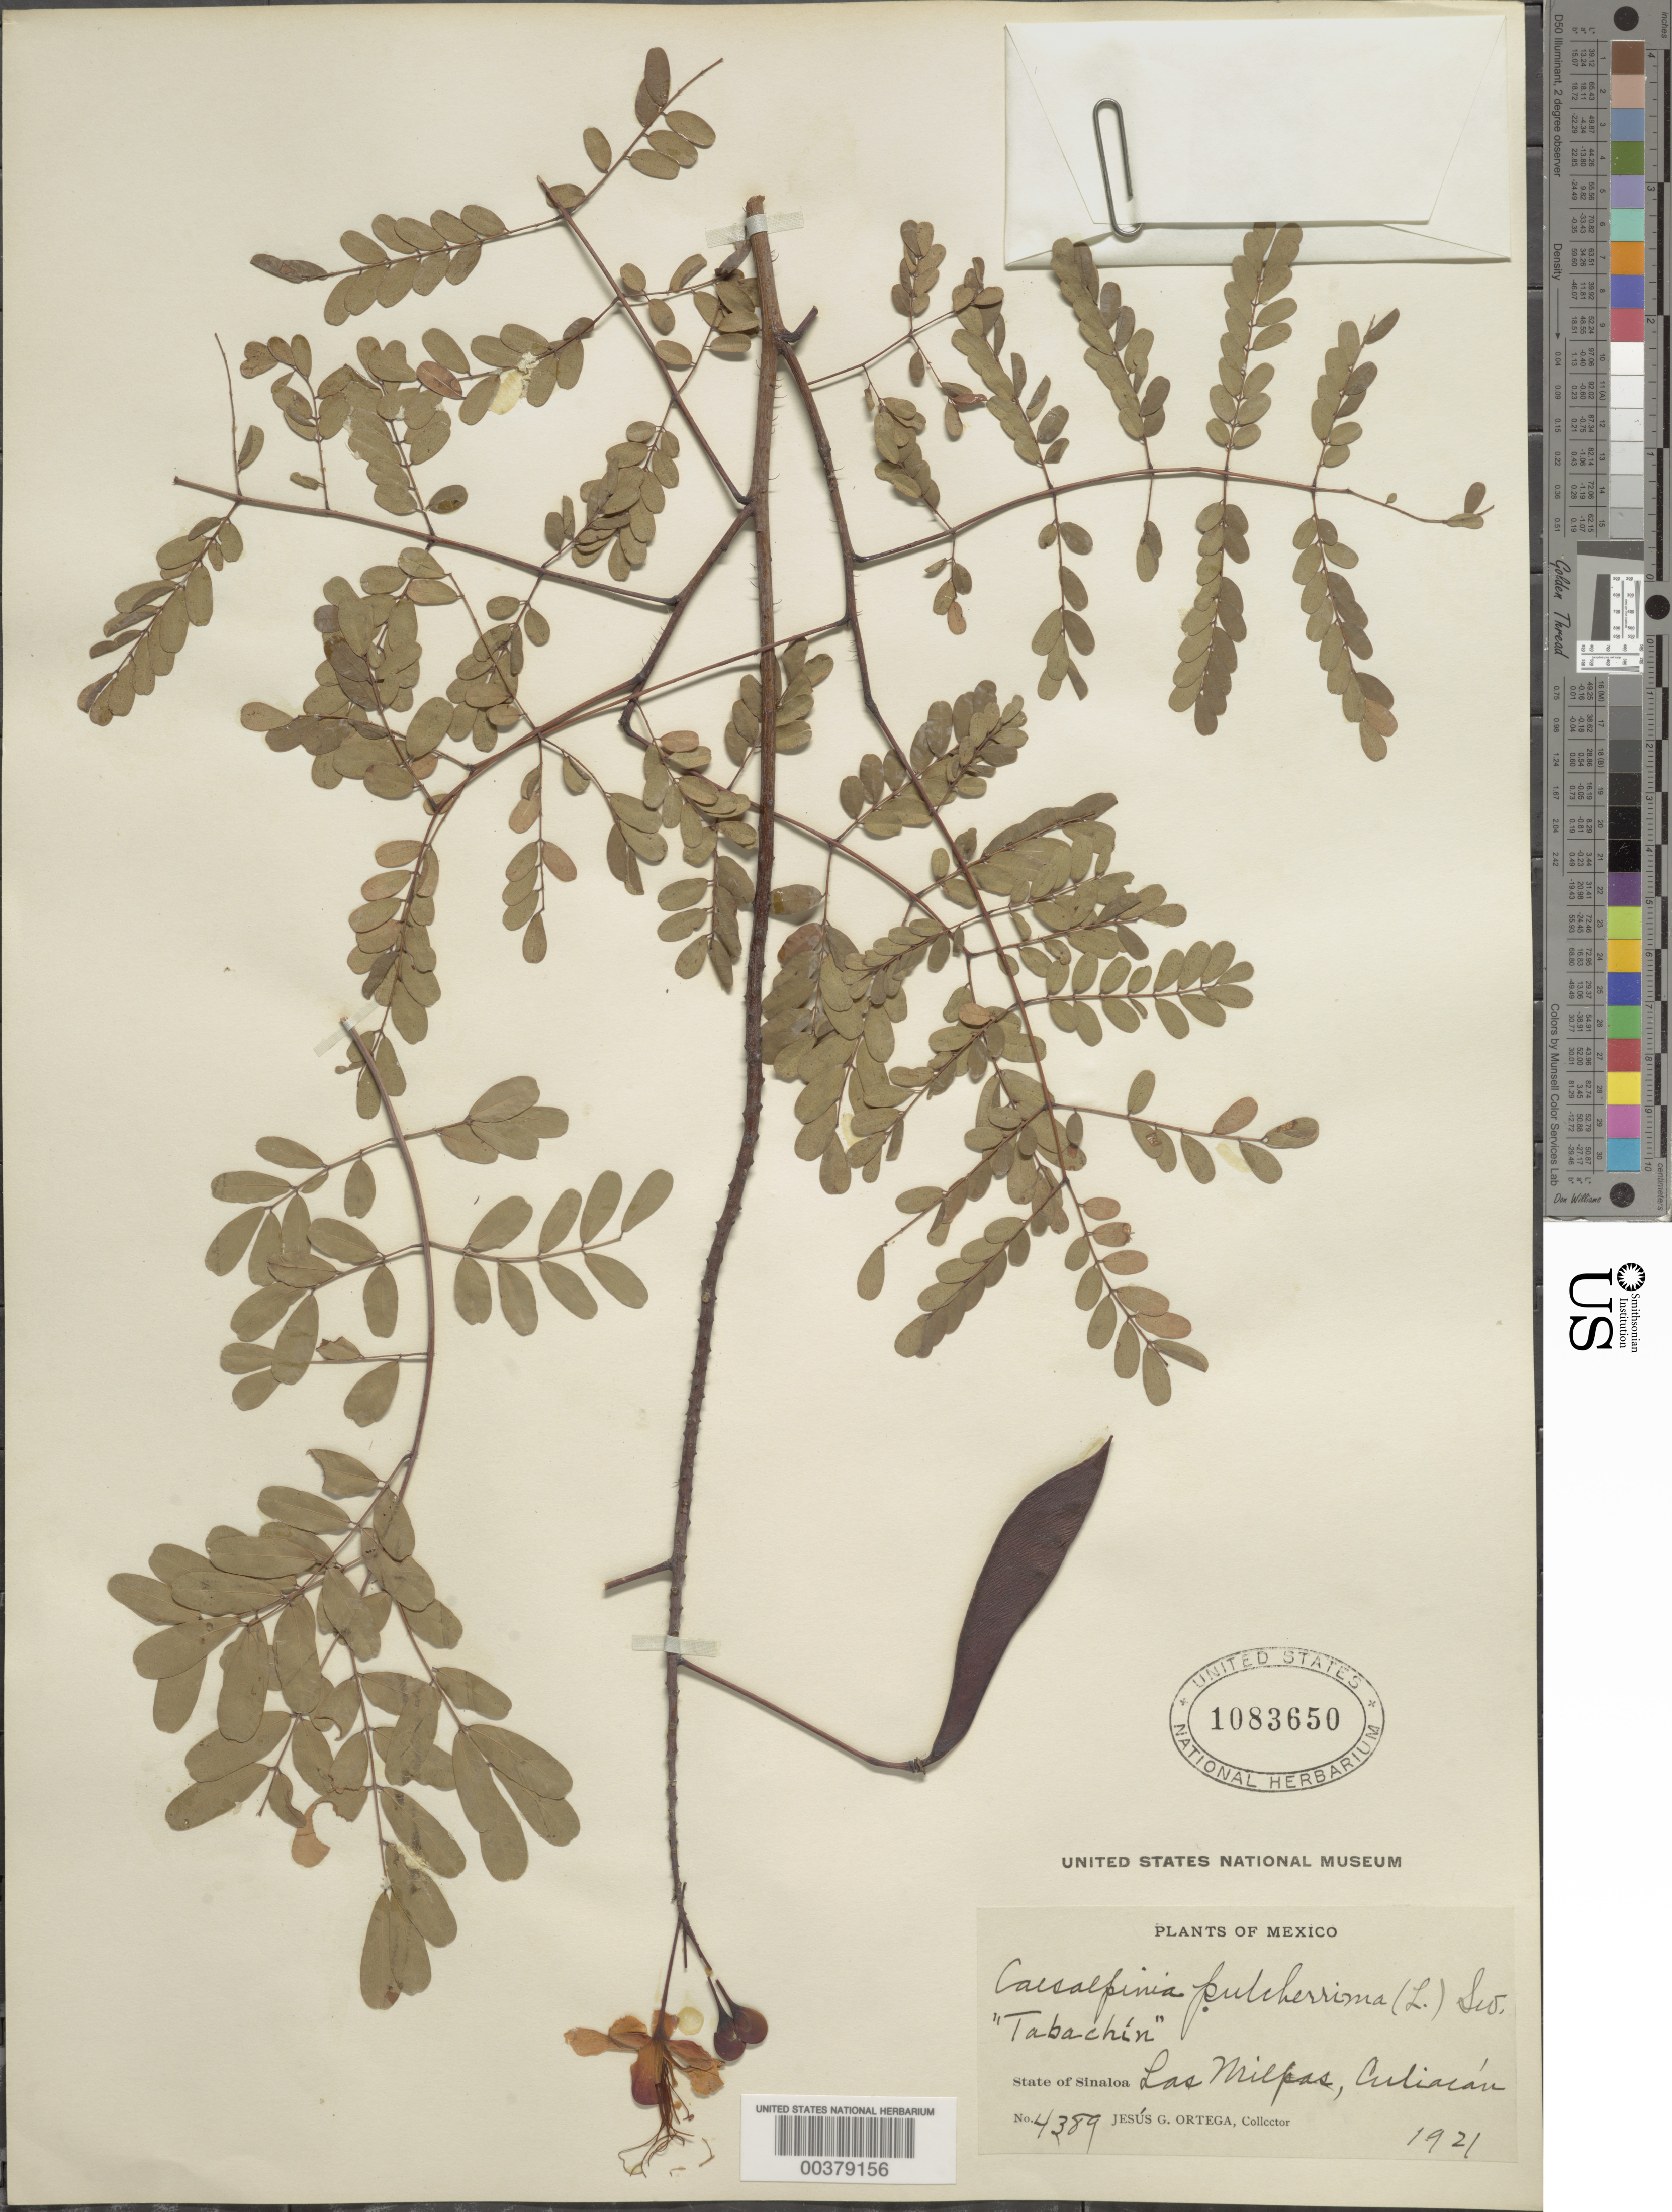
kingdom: Plantae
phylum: Tracheophyta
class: Magnoliopsida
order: Fabales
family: Fabaceae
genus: Caesalpinia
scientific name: Caesalpinia pulcherrima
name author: (L.) Sw.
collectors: J. Ortega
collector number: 4389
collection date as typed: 1921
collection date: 1921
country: Mexico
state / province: Sinaloa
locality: Las milpas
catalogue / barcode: US 1083650